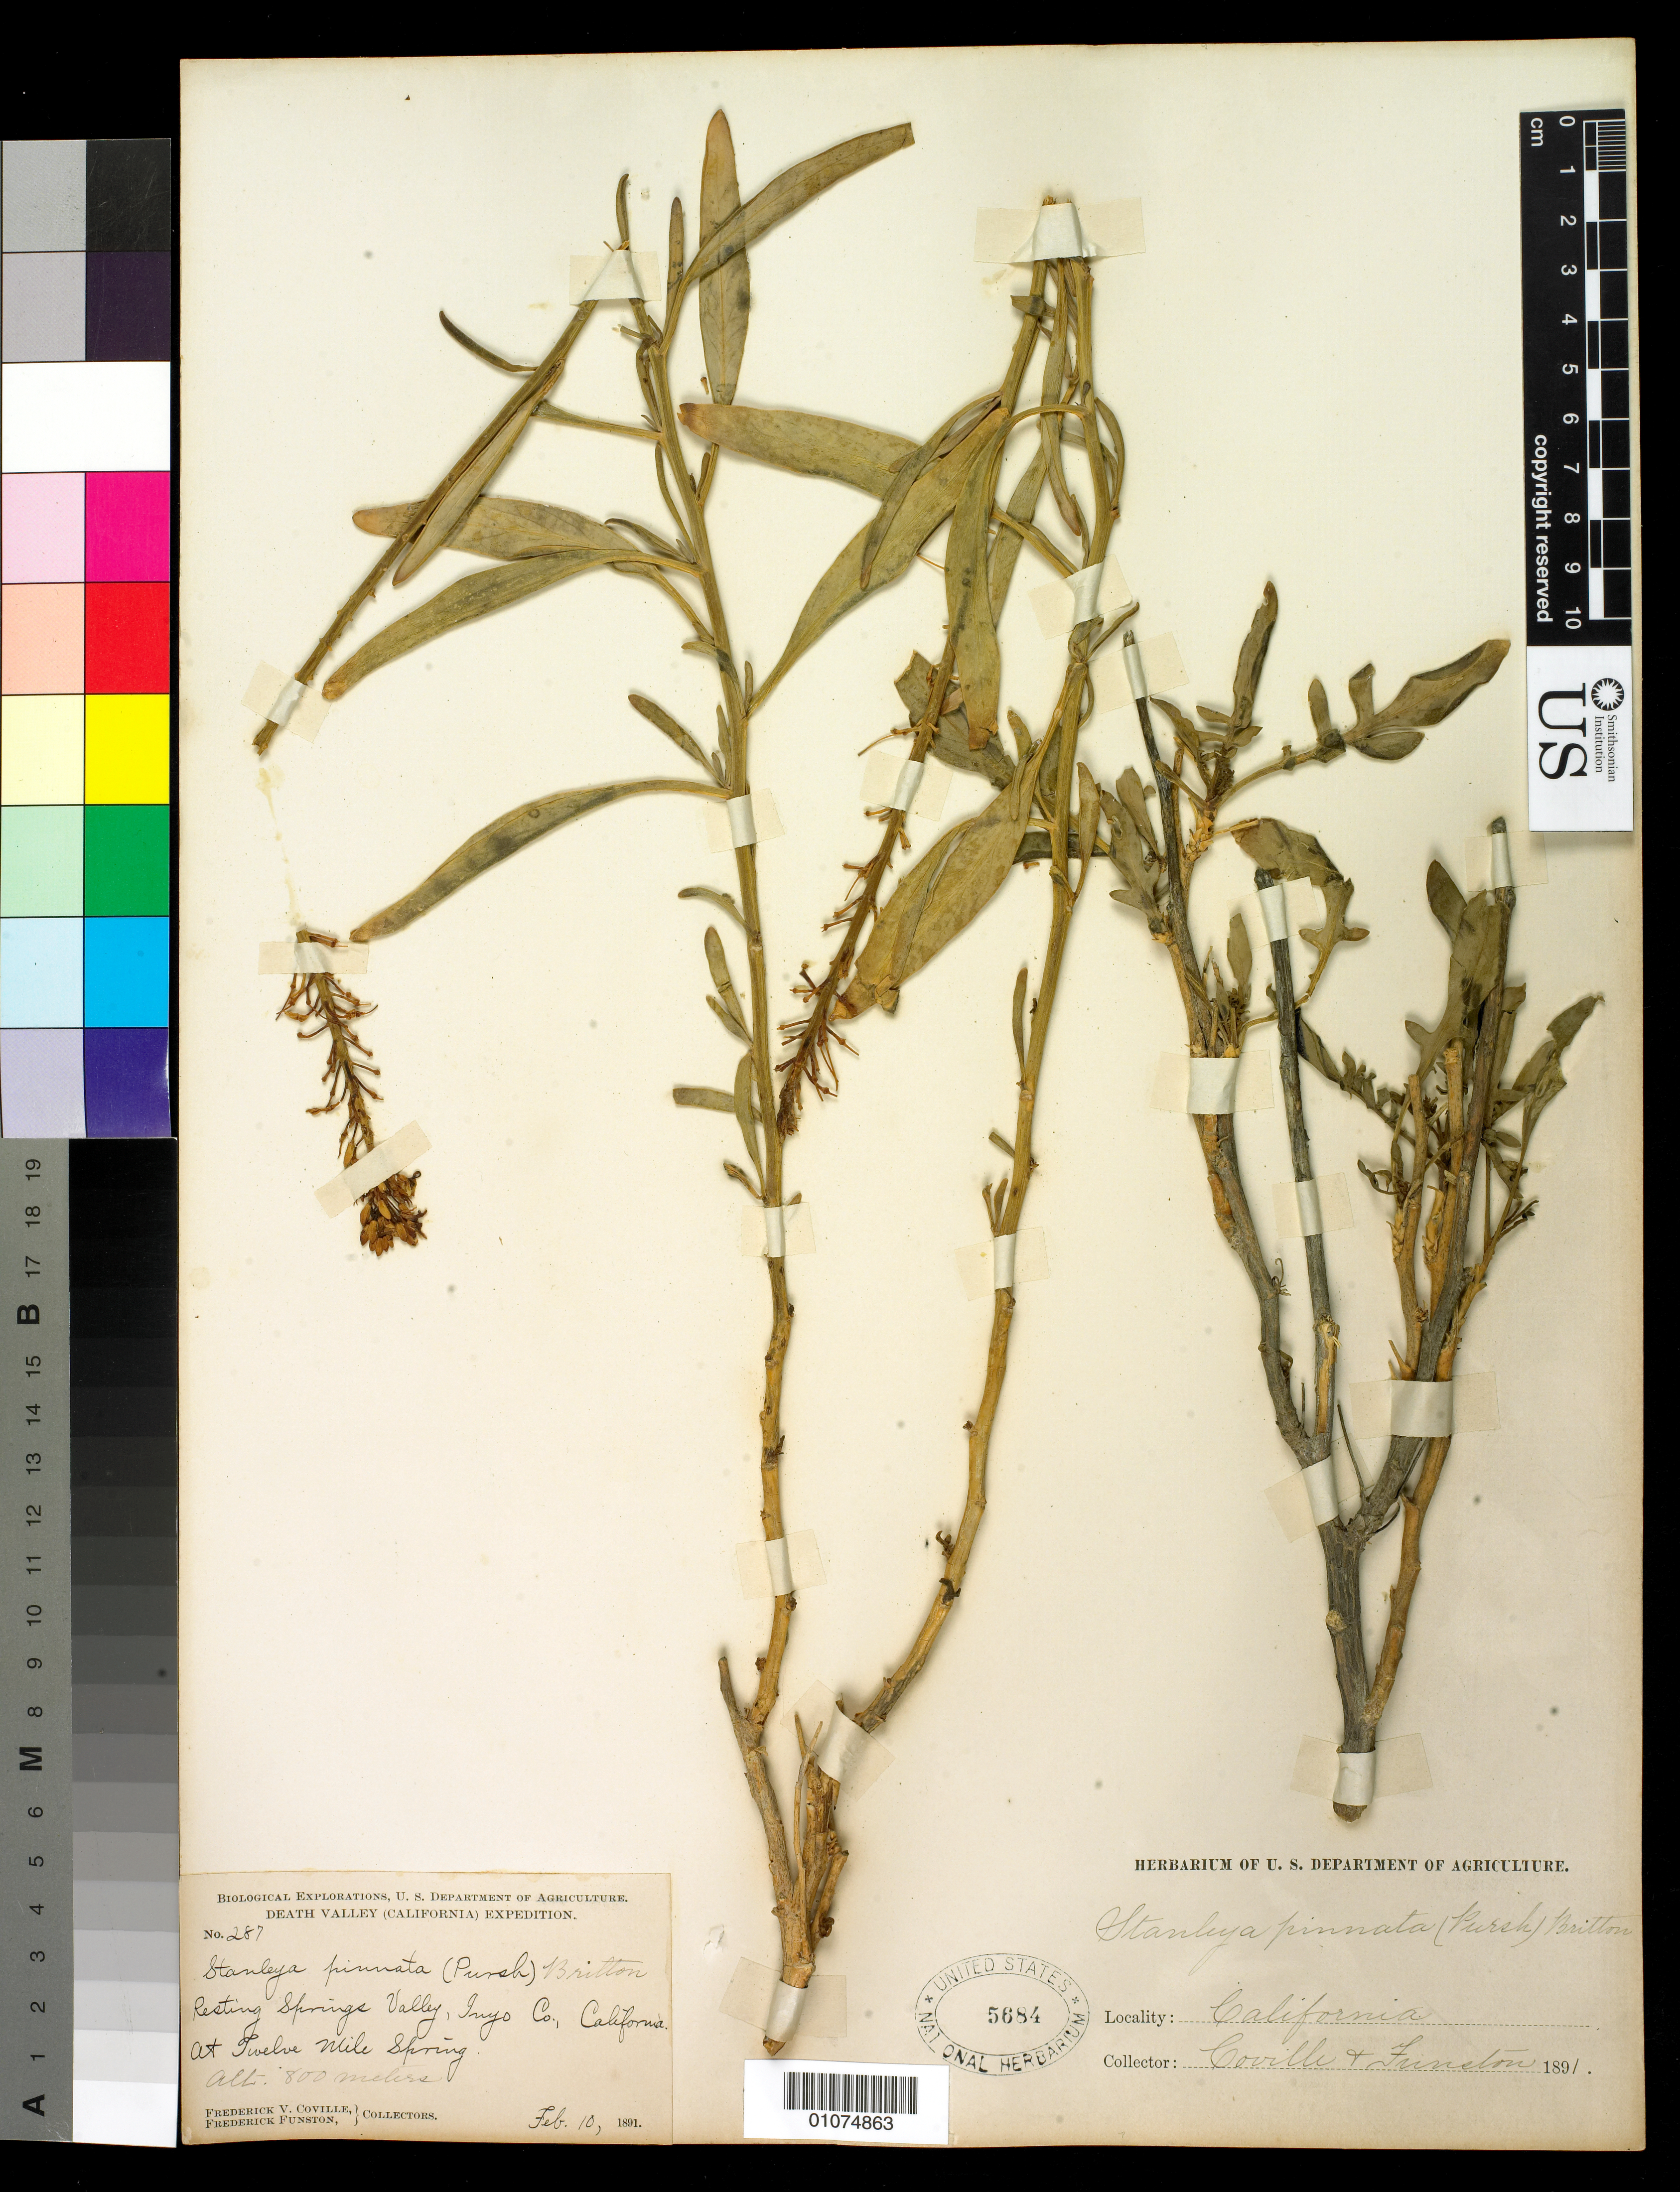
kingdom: Plantae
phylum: Tracheophyta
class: Magnoliopsida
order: Brassicales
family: Brassicaceae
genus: Stanleya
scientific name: Stanleya pinnata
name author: (Pursh) Britton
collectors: F. V. Coville, F. Funston & F. Funston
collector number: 287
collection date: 1891-02-10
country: United States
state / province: California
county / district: Inyo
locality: Resting Springs, at Twelve Mile Spring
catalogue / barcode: US 5684